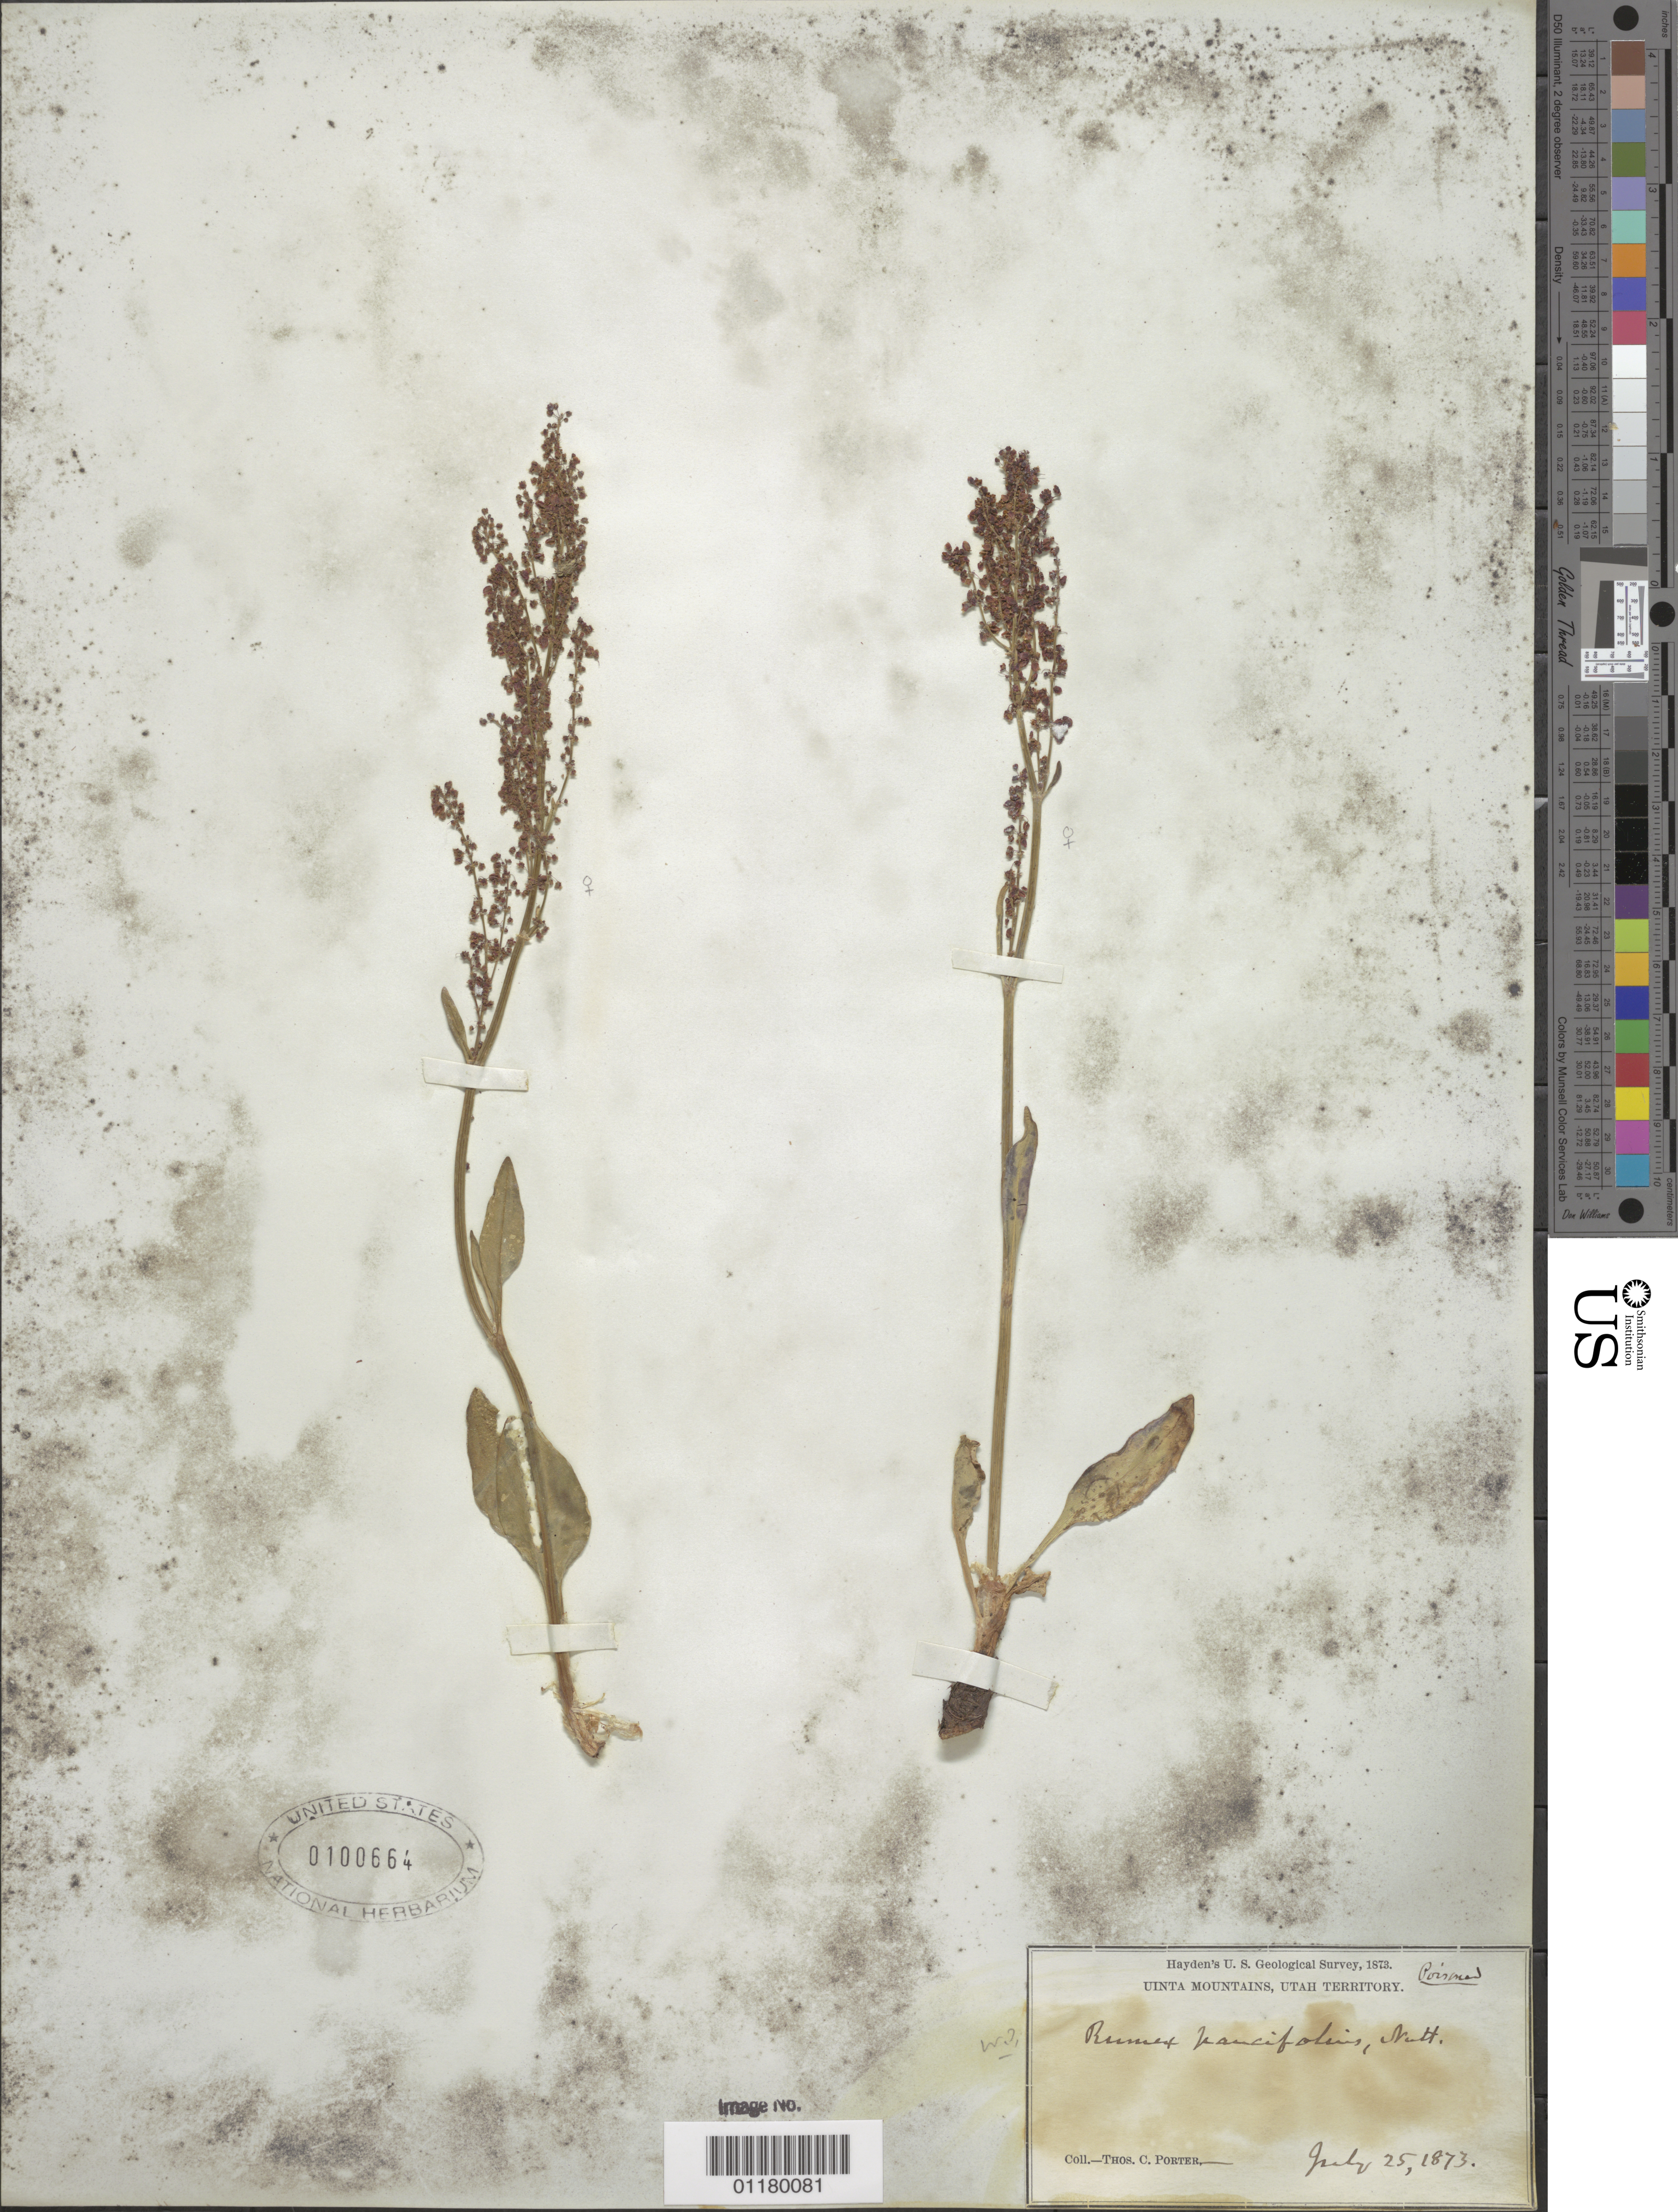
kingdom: Plantae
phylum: Tracheophyta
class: Magnoliopsida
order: Caryophyllales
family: Polygonaceae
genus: Rumex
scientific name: Rumex paucifolius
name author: Nutt.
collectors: T. C. Porter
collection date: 1873-07-25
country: United States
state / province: Utah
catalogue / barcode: US 100664